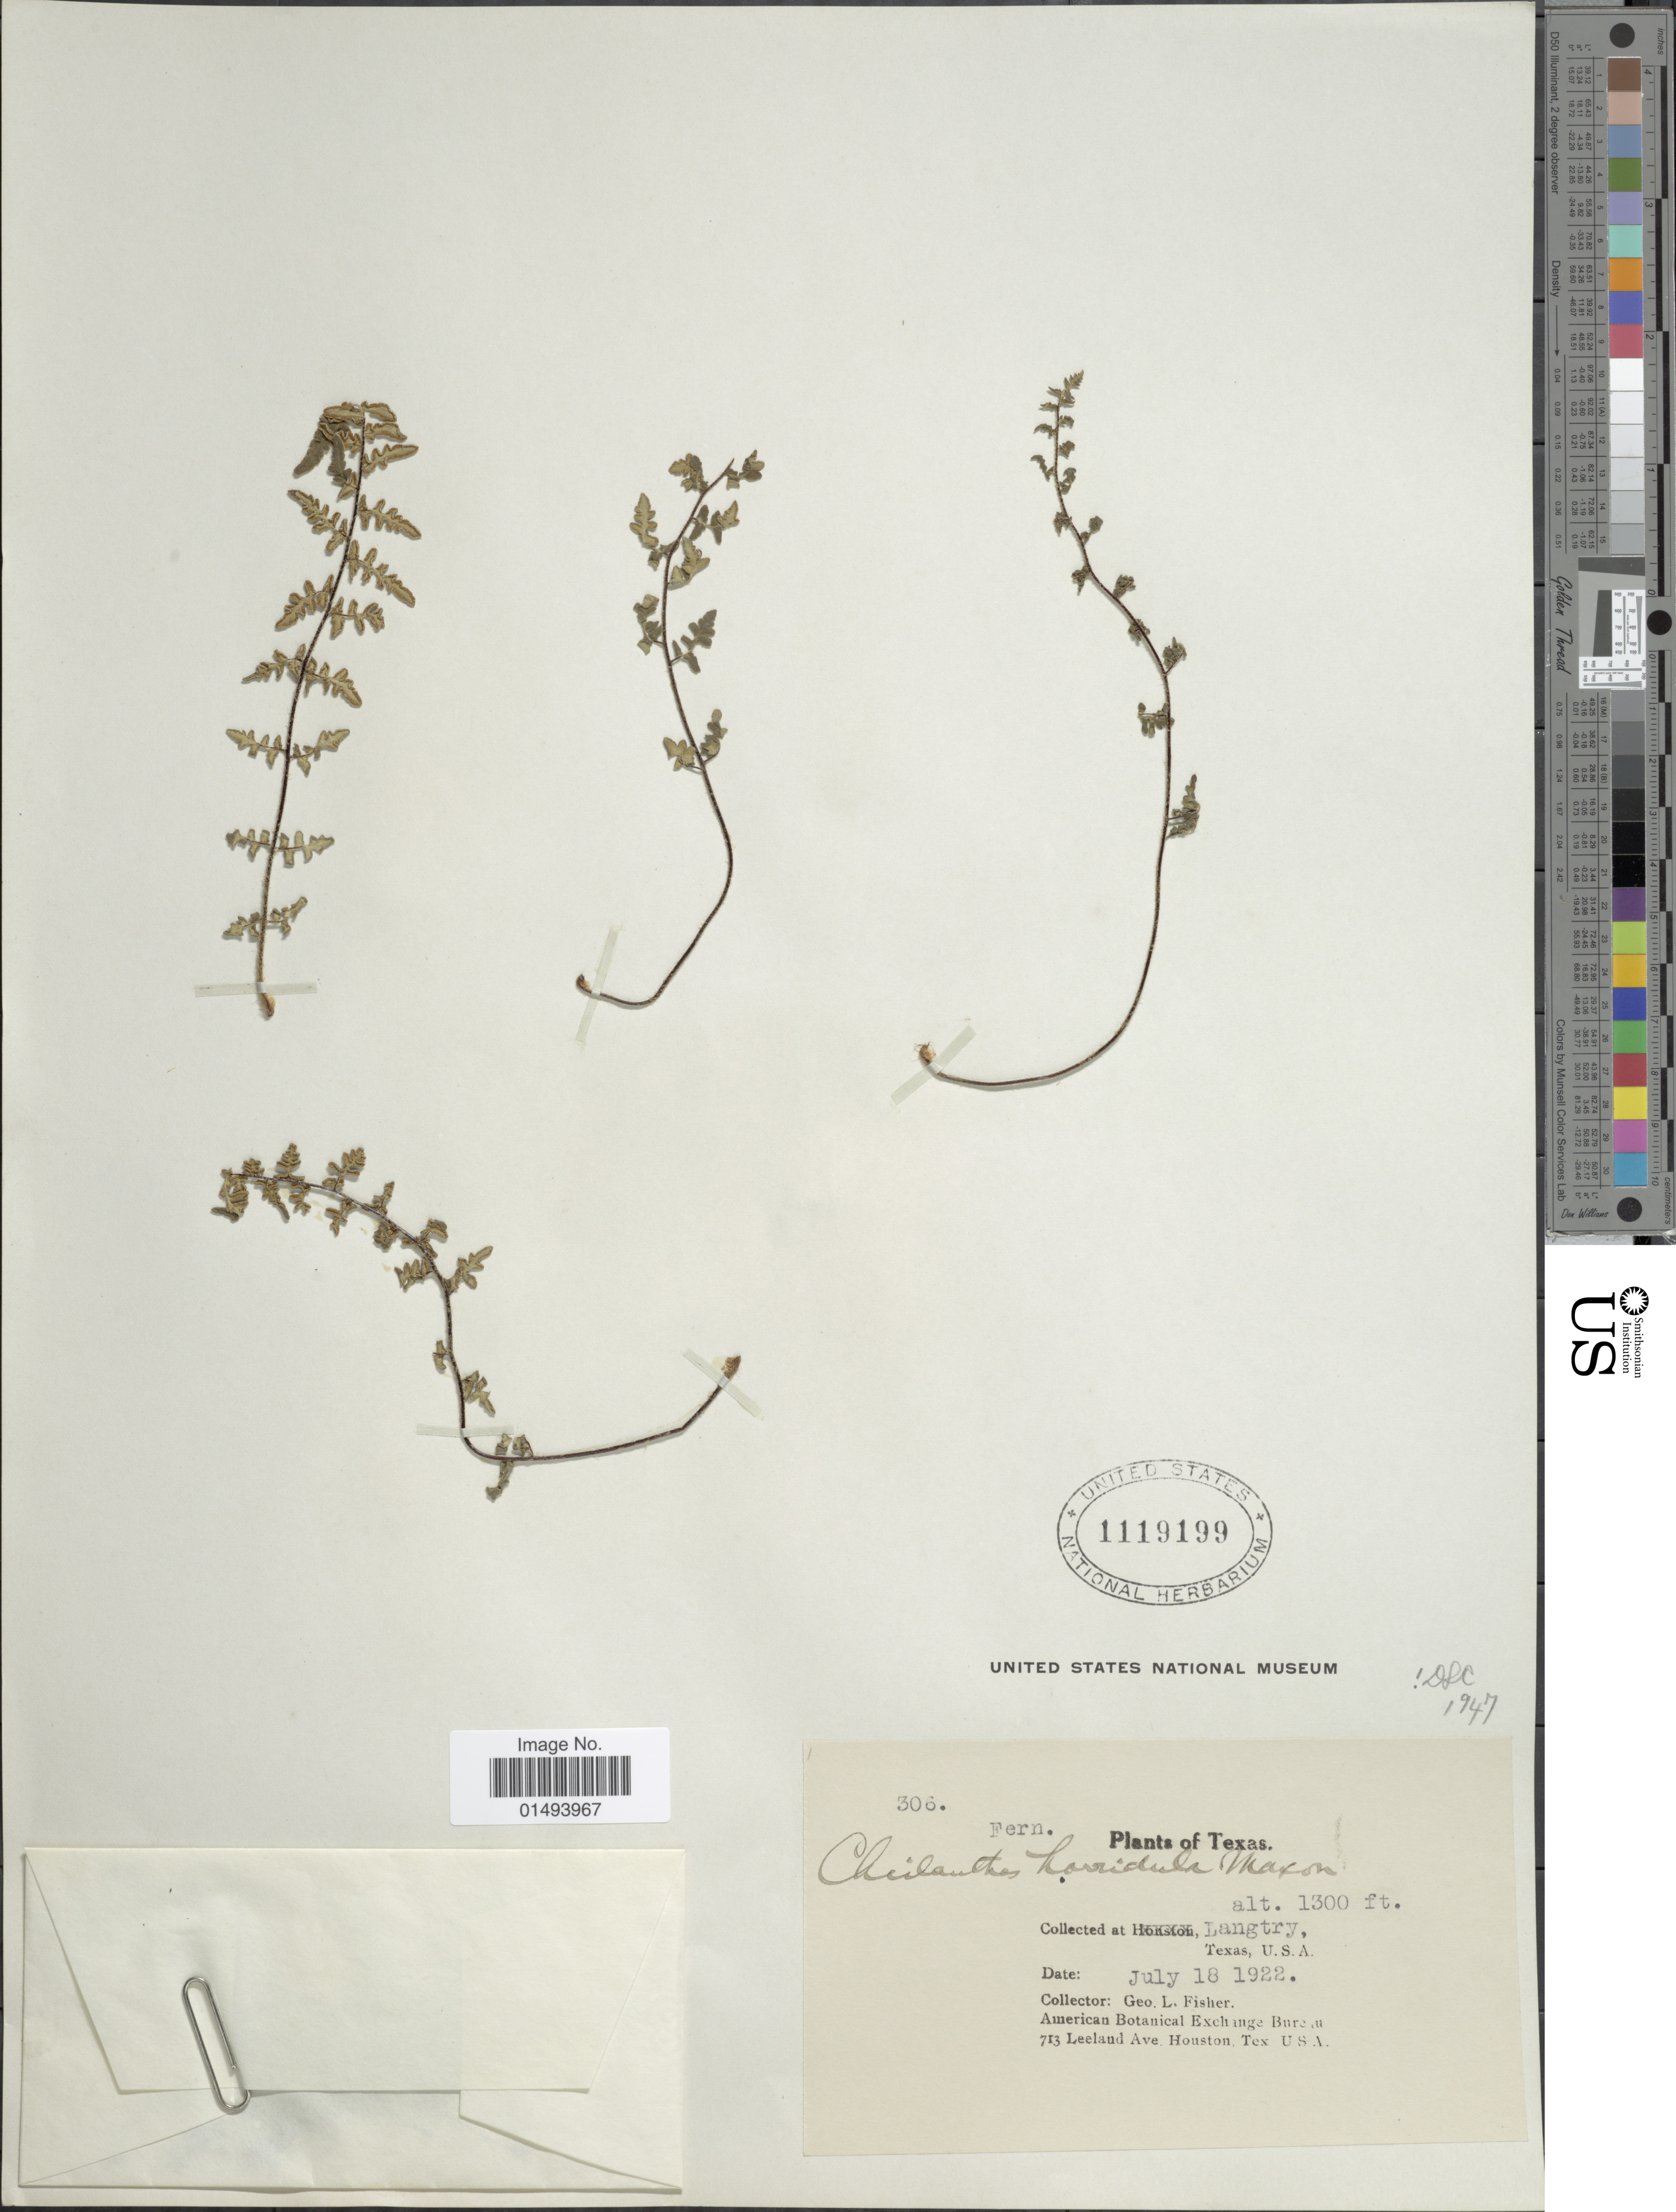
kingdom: Plantae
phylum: Tracheophyta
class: Polypodiopsida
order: Polypodiales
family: Pteridaceae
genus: Myriopteris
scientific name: Myriopteris scabra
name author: (C. Chr.) Grusz & Windham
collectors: L. Fisher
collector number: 306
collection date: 1922-07-18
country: United States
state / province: Texas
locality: Plants of Texas, Collected in Langtry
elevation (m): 396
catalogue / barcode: US 1119199